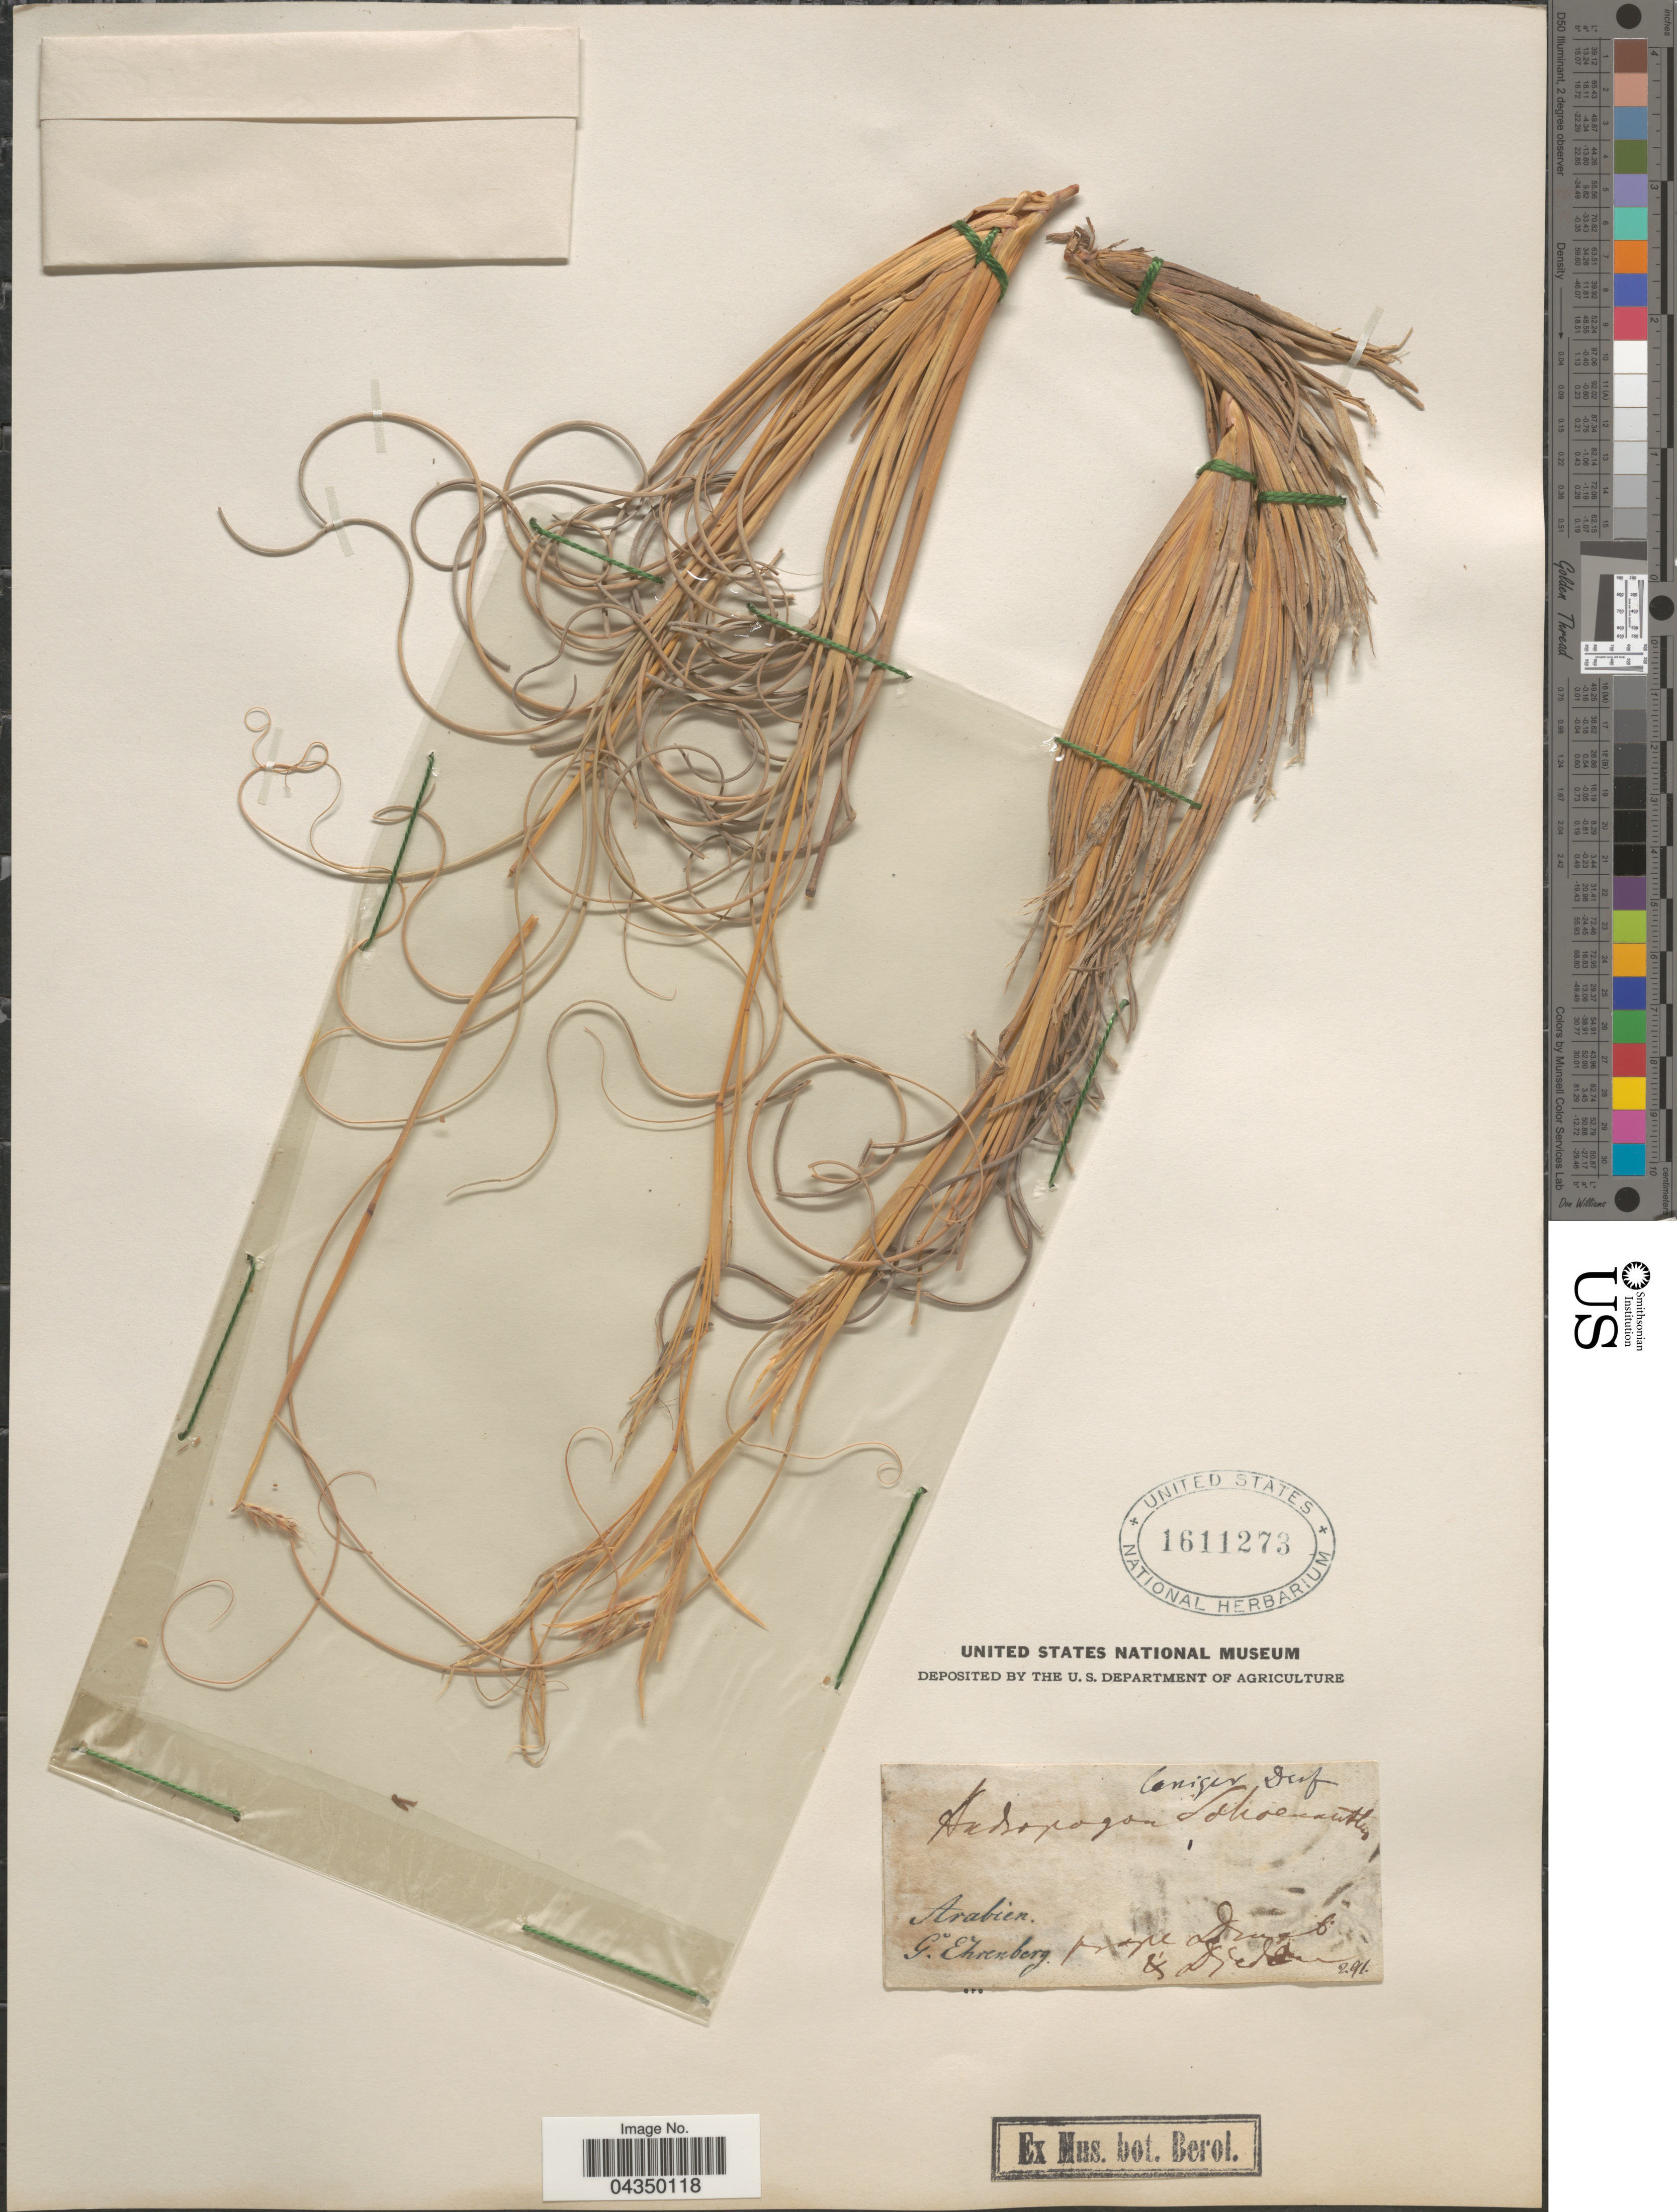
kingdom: Plantae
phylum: Tracheophyta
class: Liliopsida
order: Poales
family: Poaceae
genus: Cymbopogon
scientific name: Cymbopogon schoenanthus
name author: (L.) Spreng.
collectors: G. Ehrenberg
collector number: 291?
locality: Arabien. Prope [illegible text]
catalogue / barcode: US 1611273